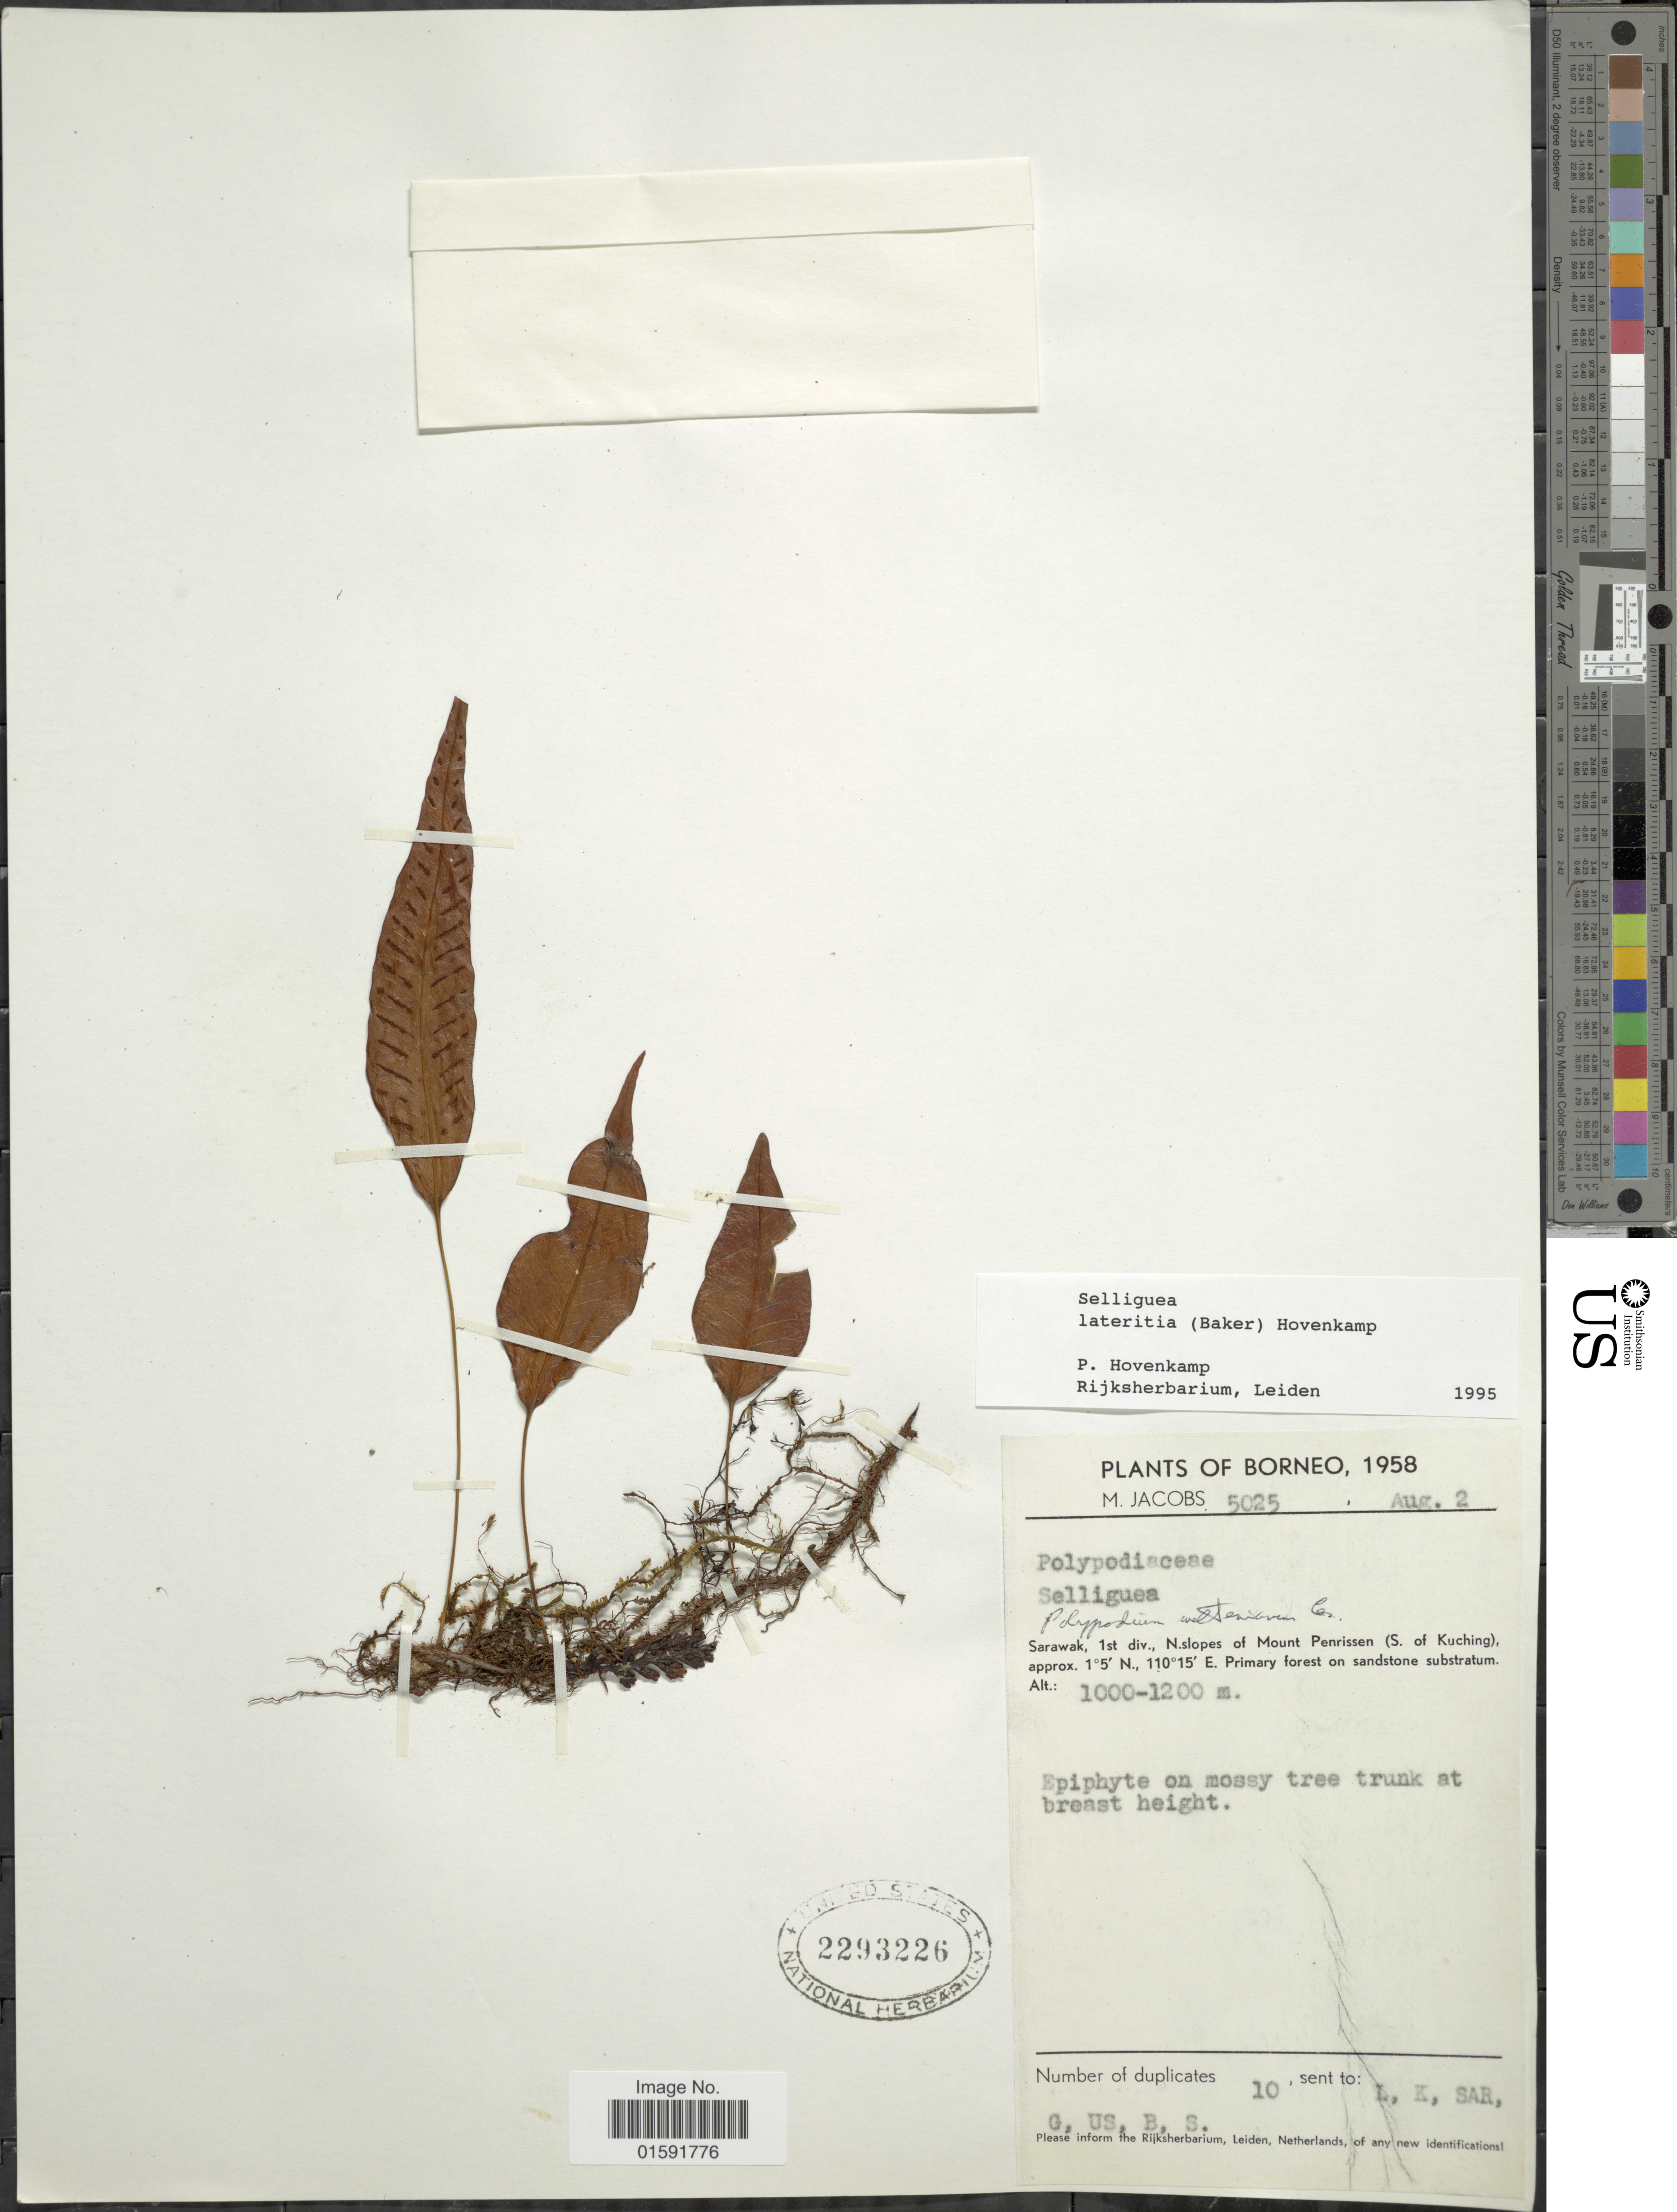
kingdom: Plantae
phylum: Tracheophyta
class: Polypodiopsida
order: Polypodiales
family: Polypodiaceae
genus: Selliguea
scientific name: Selliguea lateritia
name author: (Baker) Hovenkamp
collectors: M. Jacobs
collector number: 5025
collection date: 1958-08-02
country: Malaysia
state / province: Sarawak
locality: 1st Division, N. slopes of Mount Penrissen (S. Kuching), Borneo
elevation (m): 1000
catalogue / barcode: US 2293226